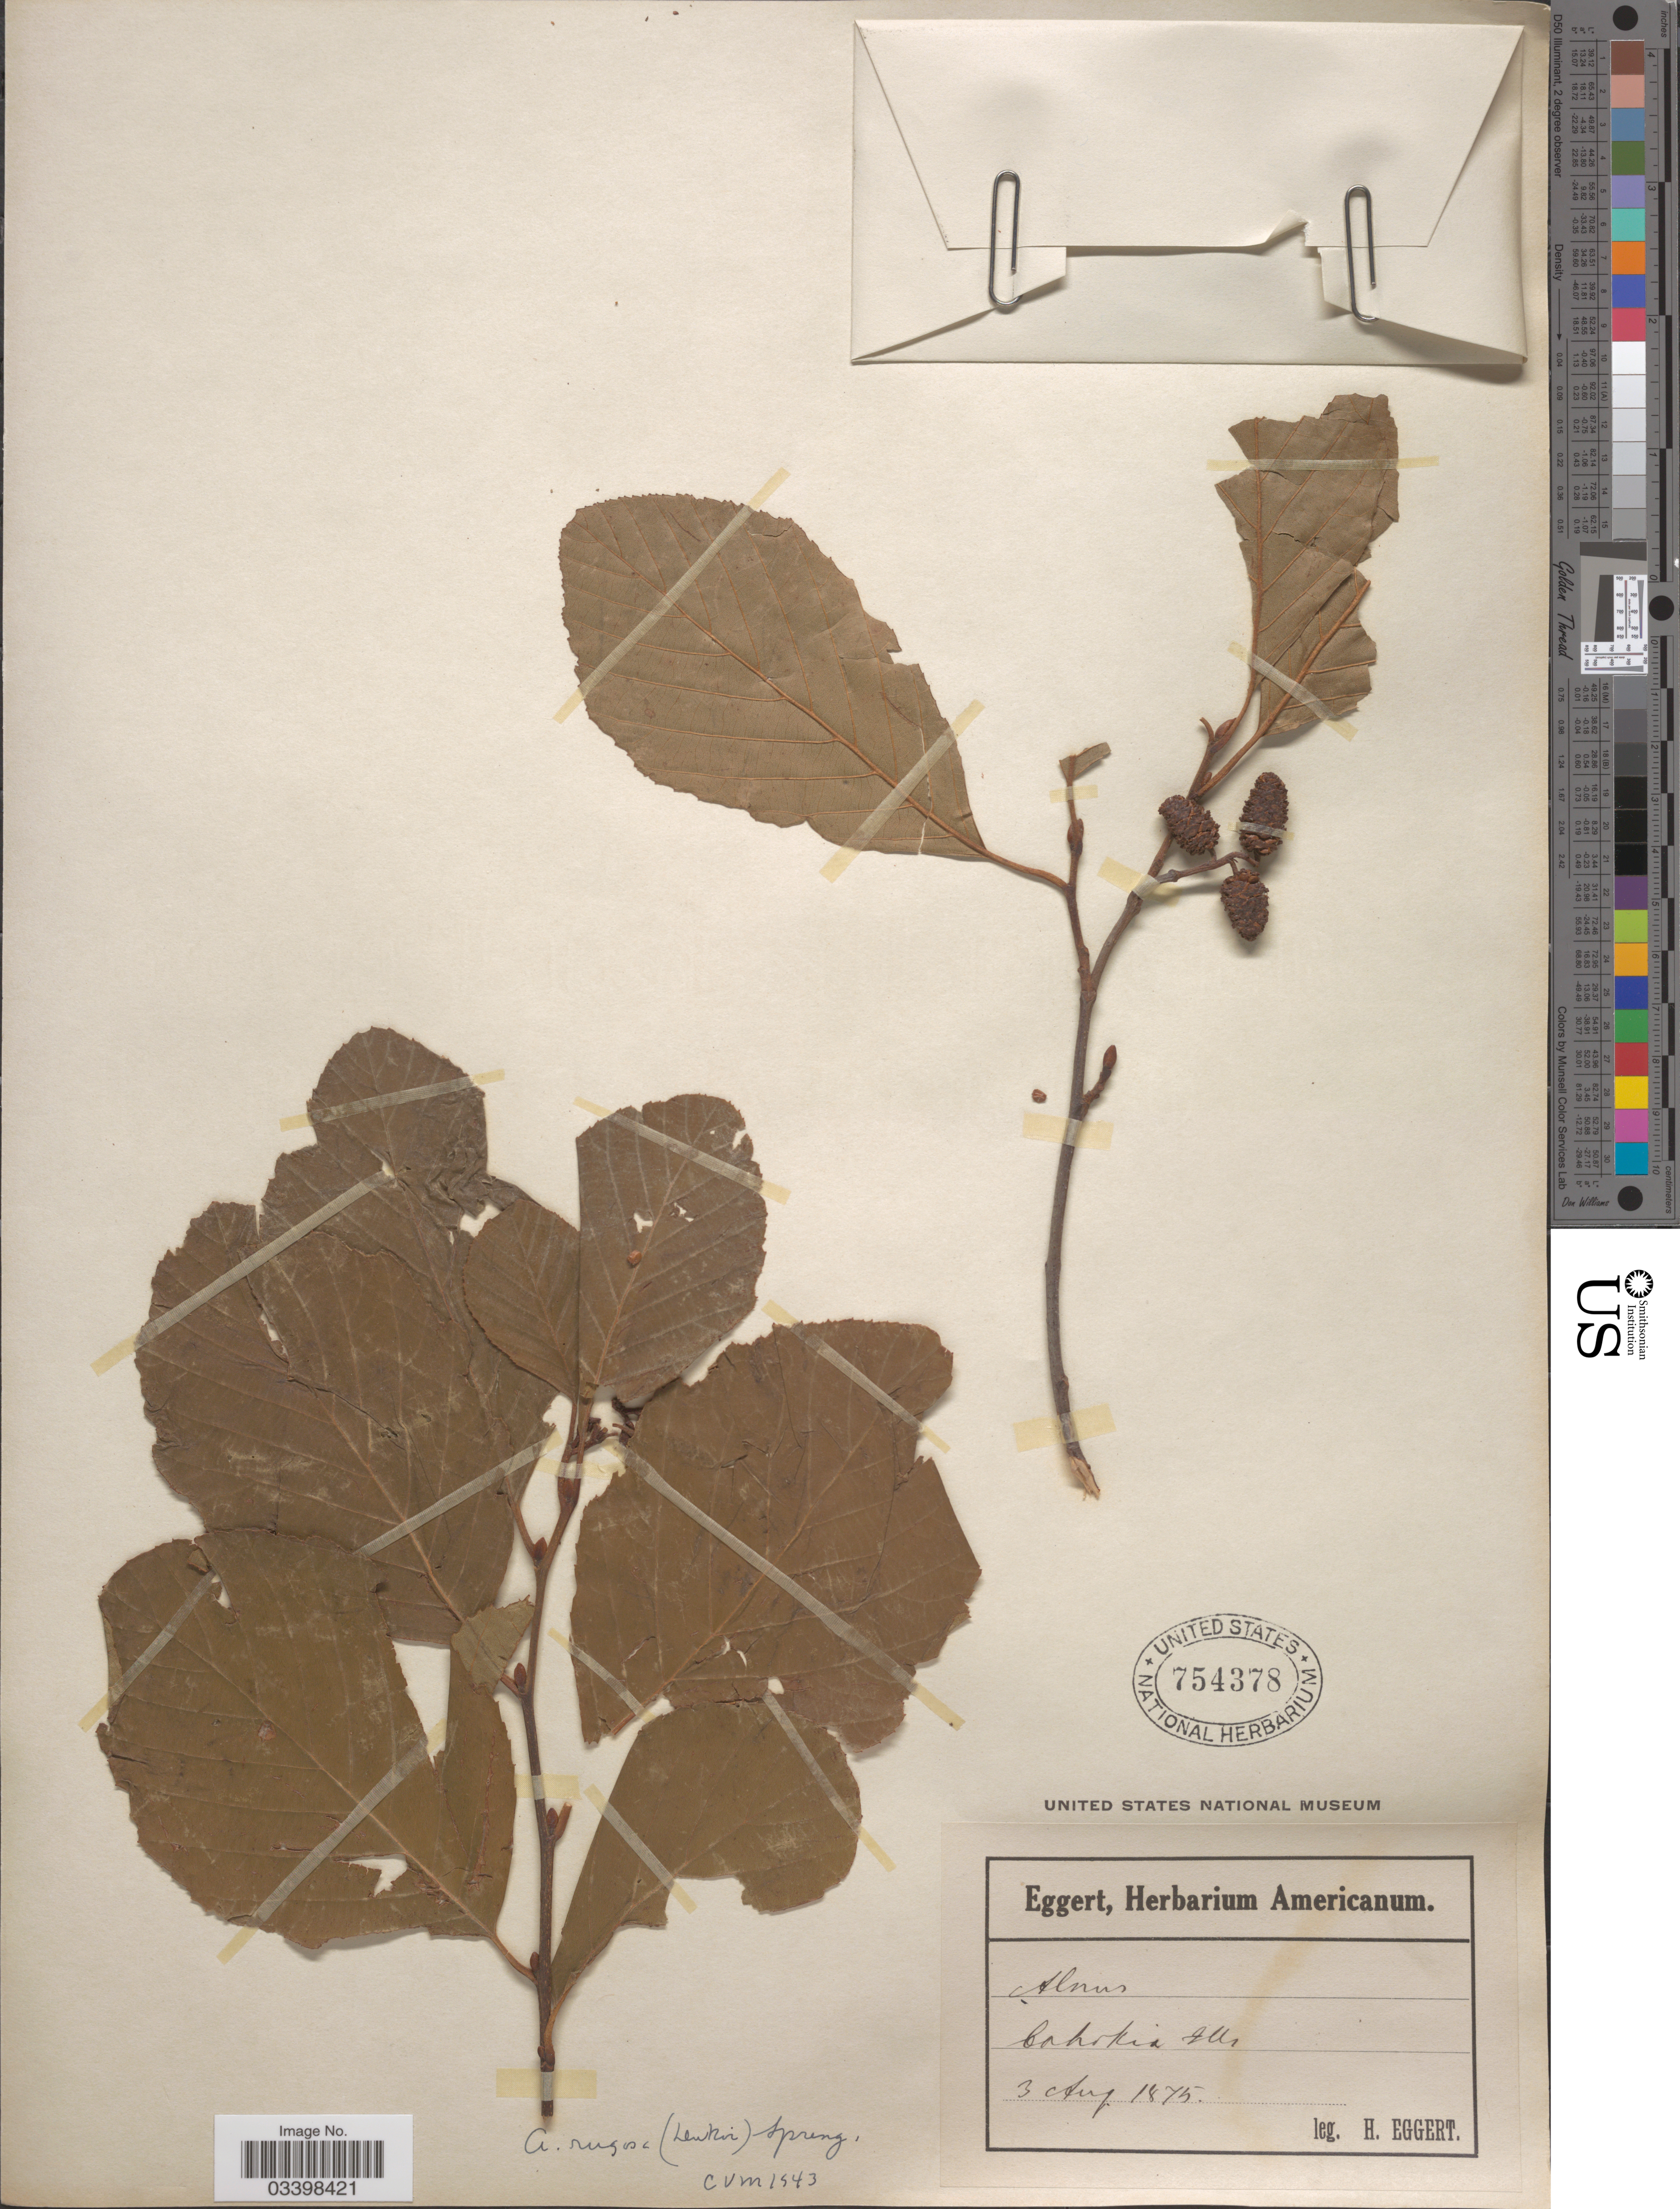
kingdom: Plantae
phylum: Tracheophyta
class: Magnoliopsida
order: Fagales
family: Betulaceae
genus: Alnus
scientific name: Alnus serrulata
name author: (Aiton) Willd.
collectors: H. Eggert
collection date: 1875-08-03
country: United States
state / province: Illinois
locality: Cahokia Ills.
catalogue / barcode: US 754378